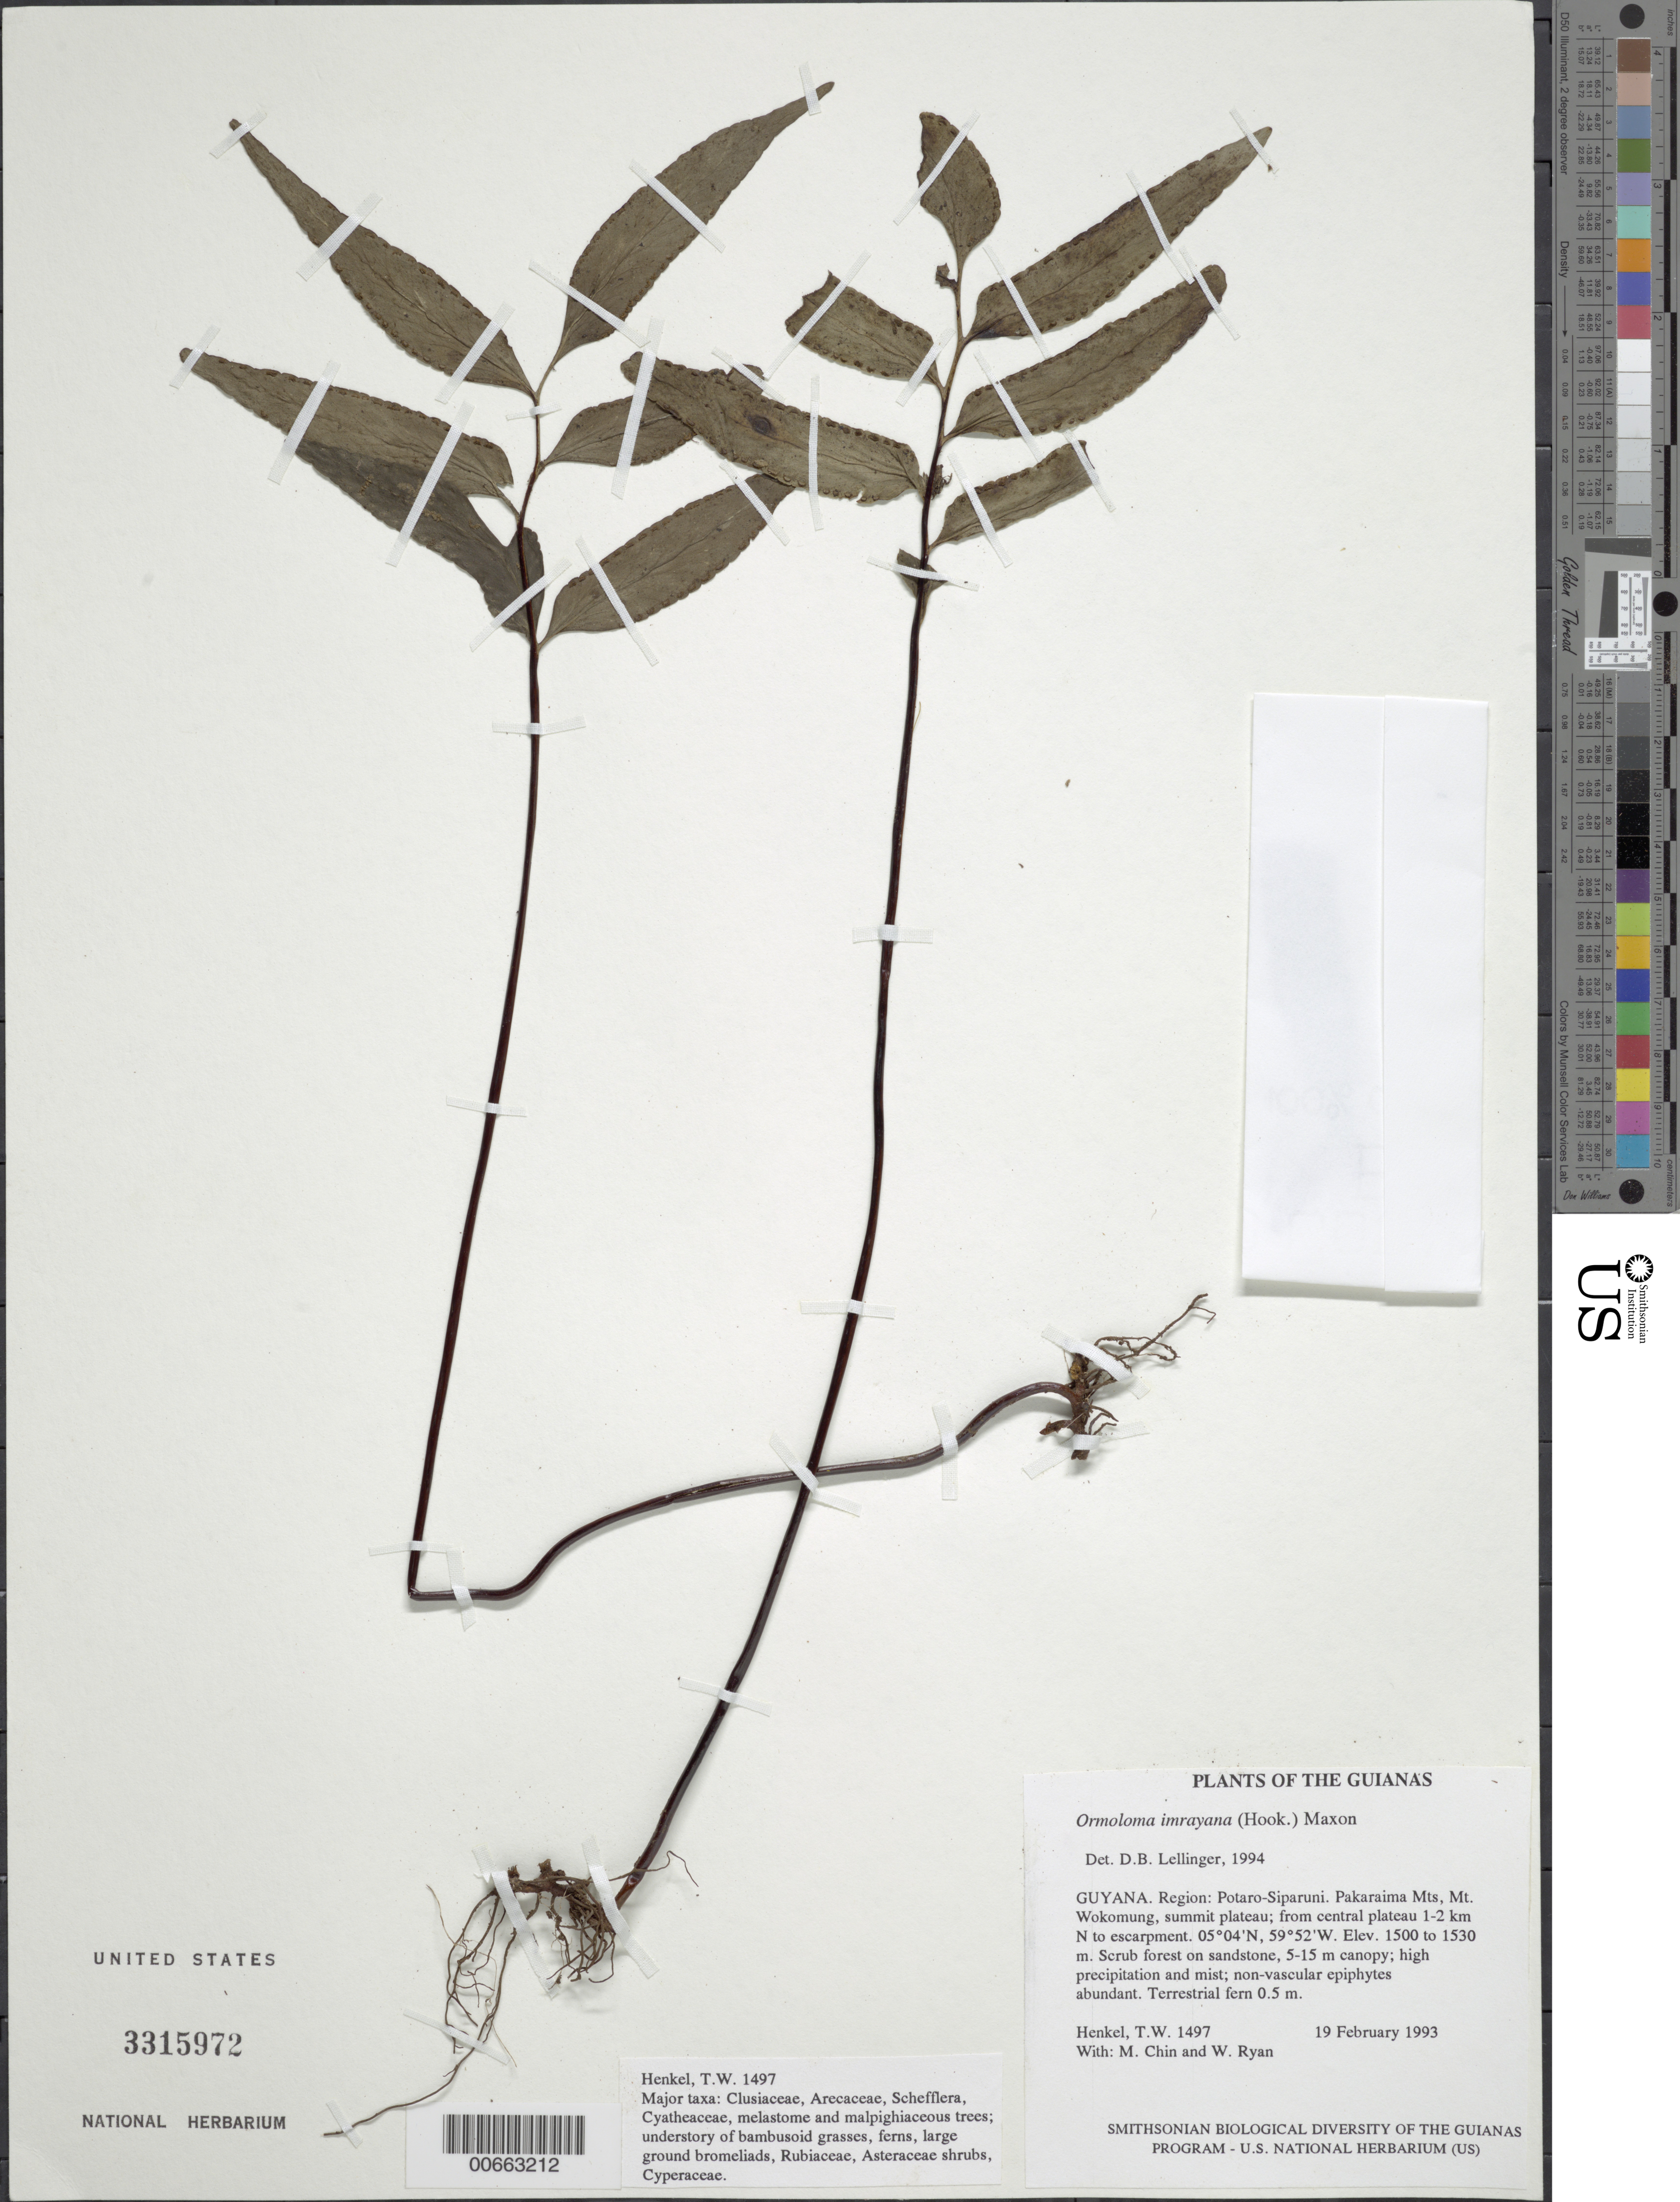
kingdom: Plantae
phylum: Tracheophyta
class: Polypodiopsida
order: Polypodiales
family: Lindsaeaceae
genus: Lindsaea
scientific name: Lindsaea imrayana comb. ined.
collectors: T. Henkel, M. Chin & W. Ryan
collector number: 1497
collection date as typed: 19 February 1993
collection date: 1993-02-19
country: Guyana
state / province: Potaro-Siparuni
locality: Pakaraima Mts, Mt. Wokomung, summit plateau; from central plateau 1-2 km N to escarpment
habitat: Scrub forest on sandstone, 5-15 m canopy; high precipitation and mist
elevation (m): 1500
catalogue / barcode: US 3315972